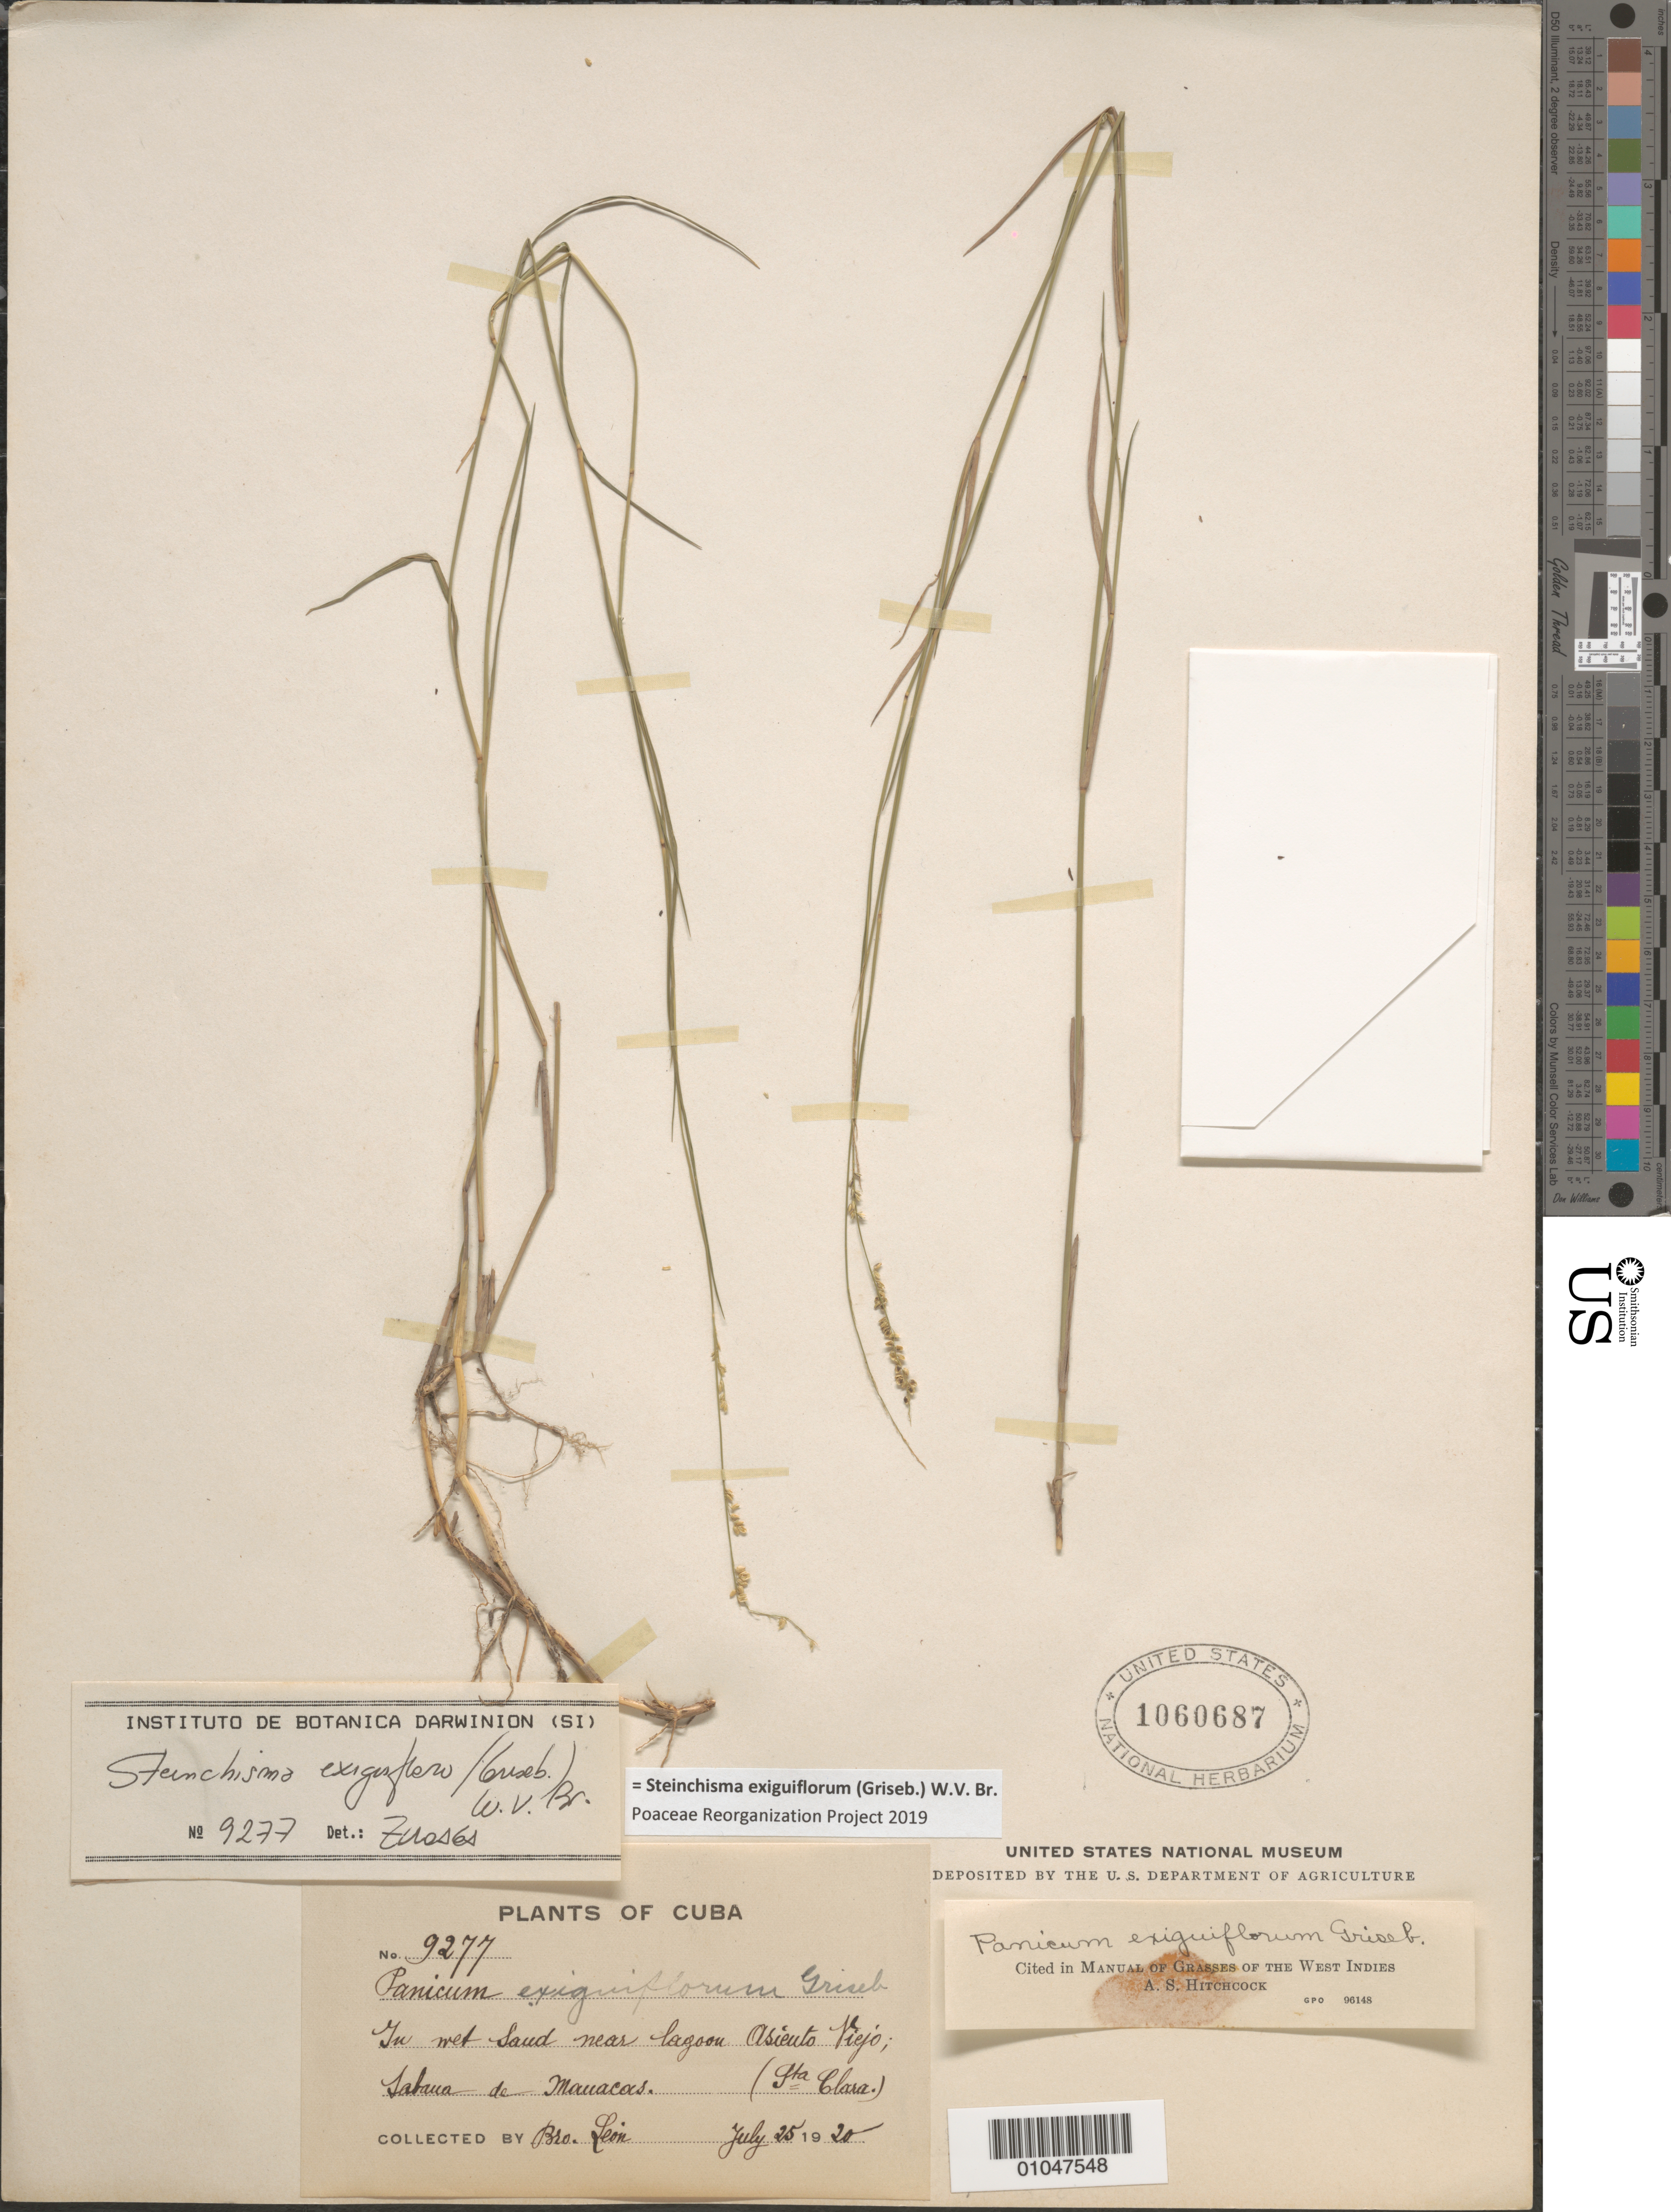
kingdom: Plantae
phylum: Tracheophyta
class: Liliopsida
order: Poales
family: Poaceae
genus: Panicum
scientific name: Panicum exiguiflorum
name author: Griseb.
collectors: Bro. León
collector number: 9277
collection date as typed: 25 Jul 1920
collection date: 1920-07-25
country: Cuba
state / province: Villa Clara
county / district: Santa Clara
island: Cuba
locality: In wet sand near lagoon, Asiento Viejo, Sabana de Manacas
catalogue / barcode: US 1060687